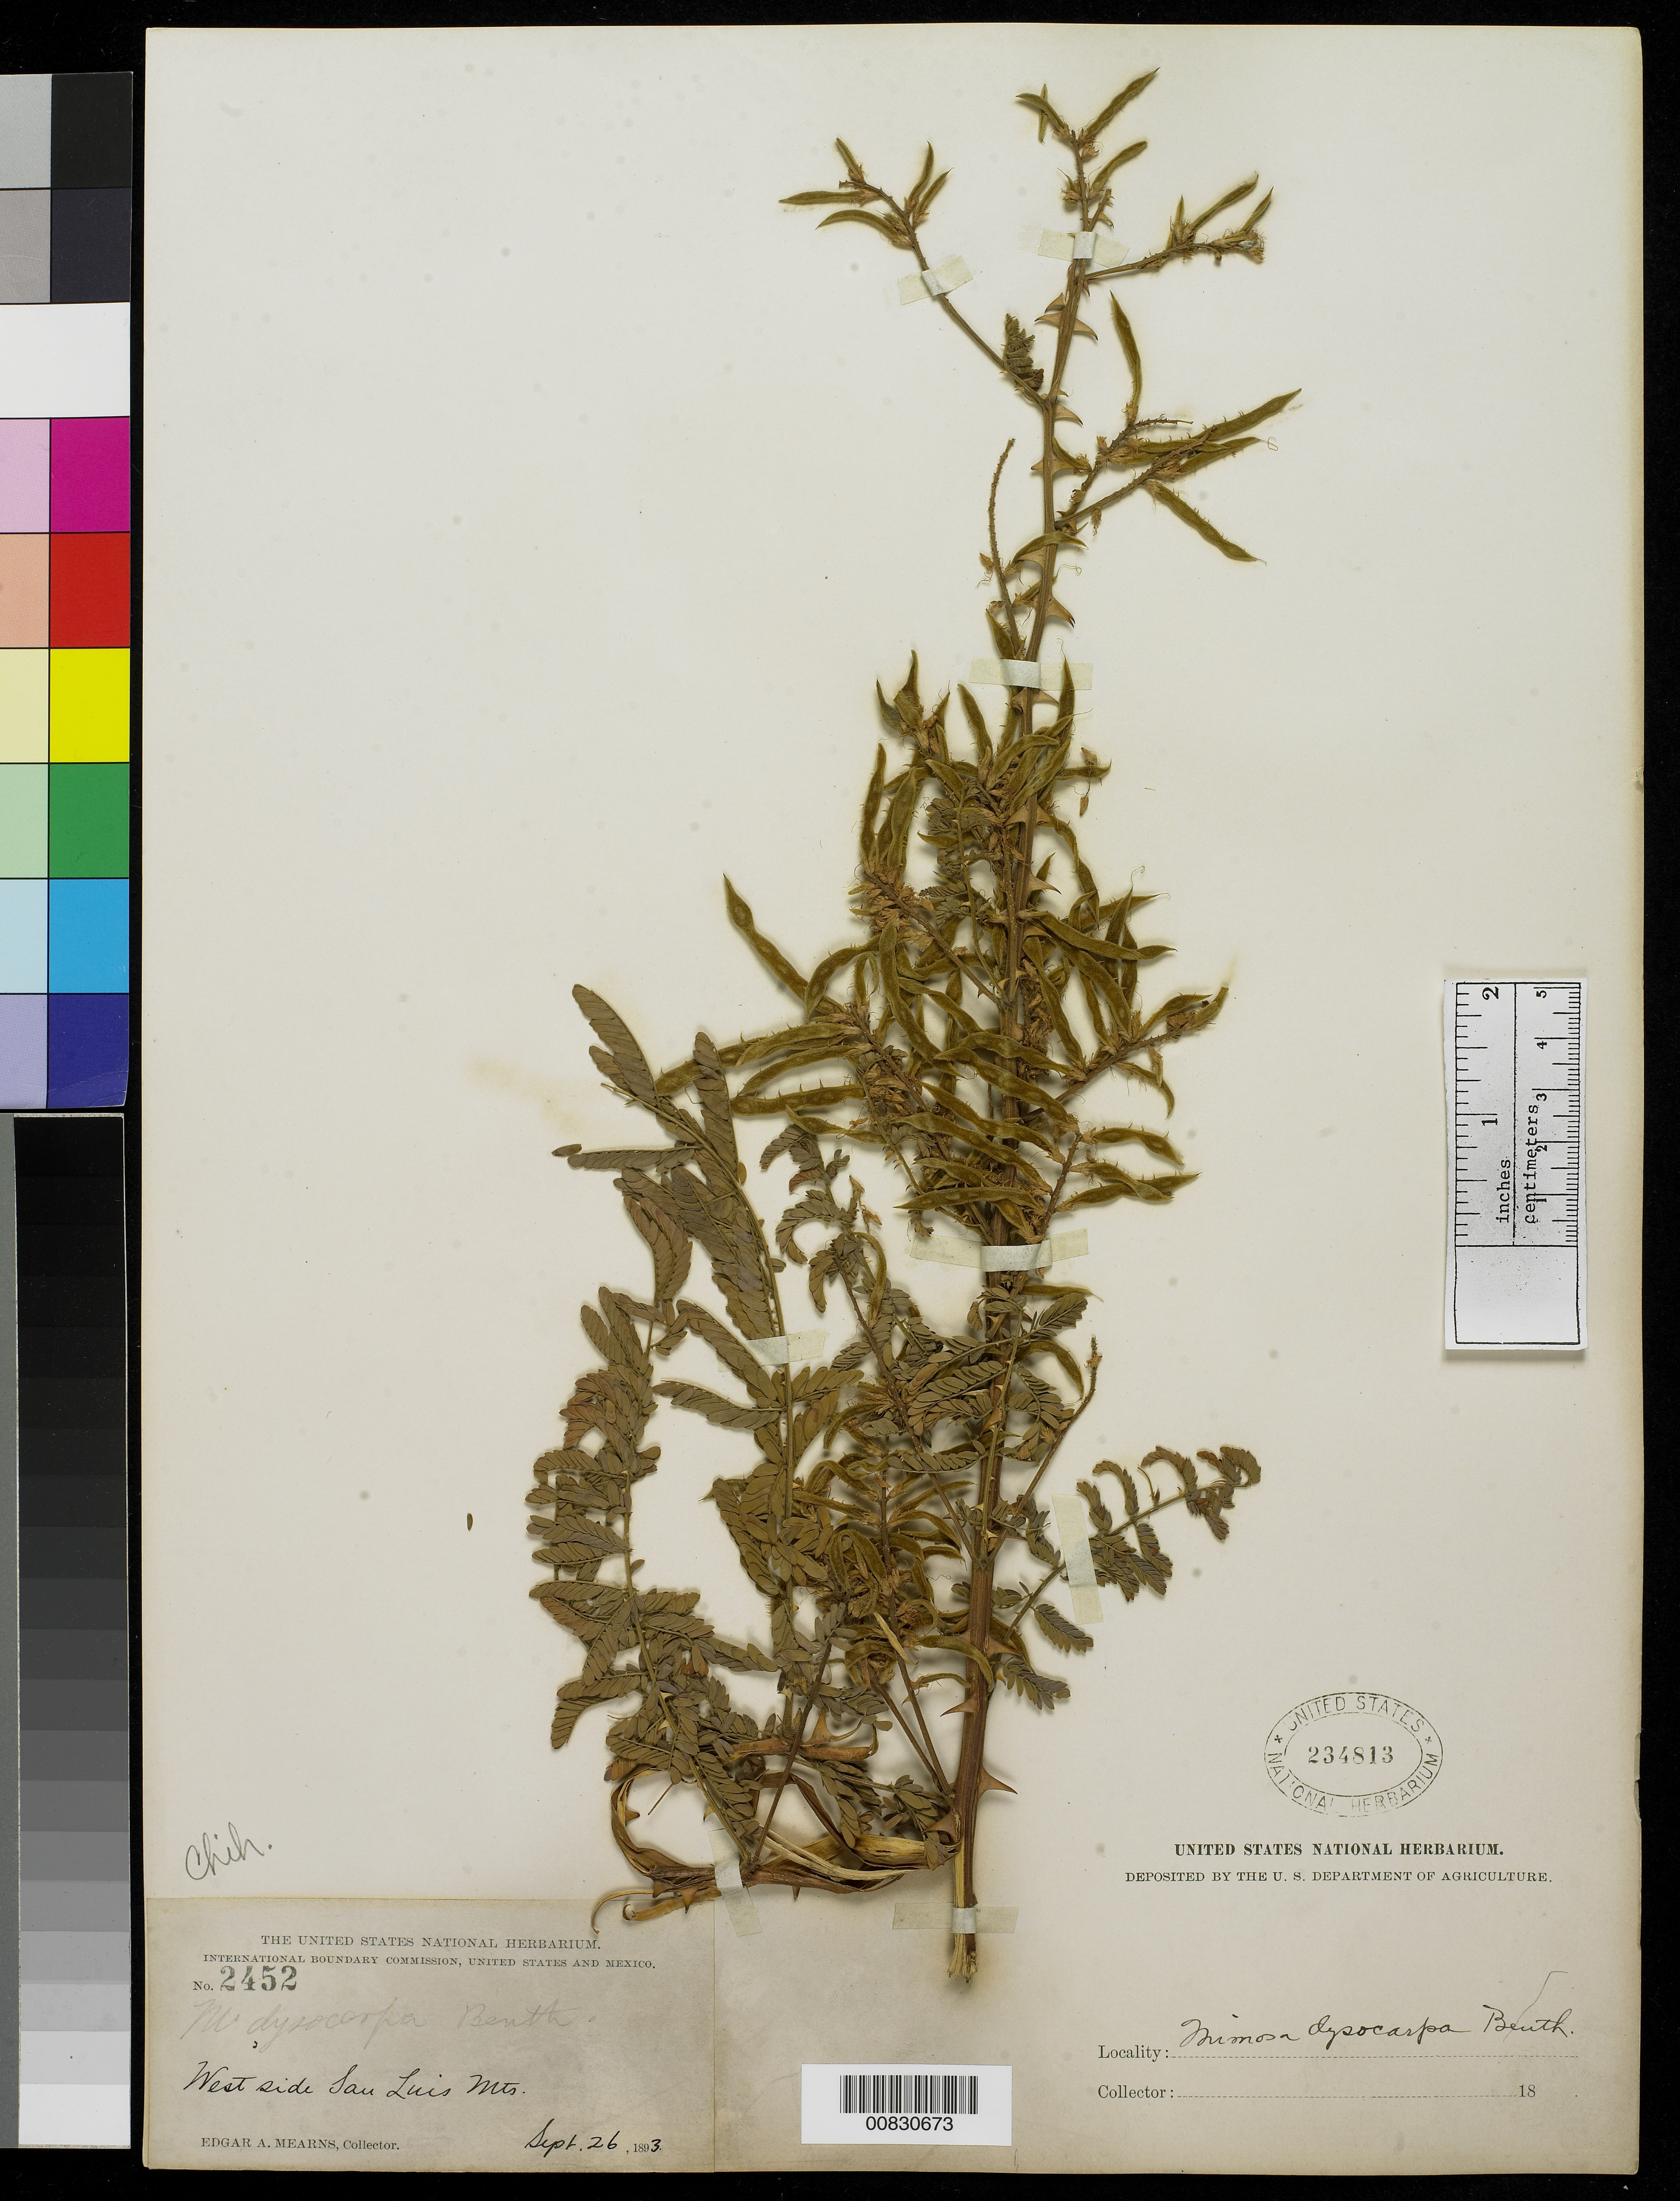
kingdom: Plantae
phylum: Tracheophyta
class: Magnoliopsida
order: Fabales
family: Fabaceae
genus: Mimosa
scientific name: Mimosa dysocarpa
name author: Benth. ex A. Gray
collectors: E. A. Mearns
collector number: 2452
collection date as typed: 26 Sep 1893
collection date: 1893-09-26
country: Mexico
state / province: Chihuahua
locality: West side San Luis Mts.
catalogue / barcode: US 234813